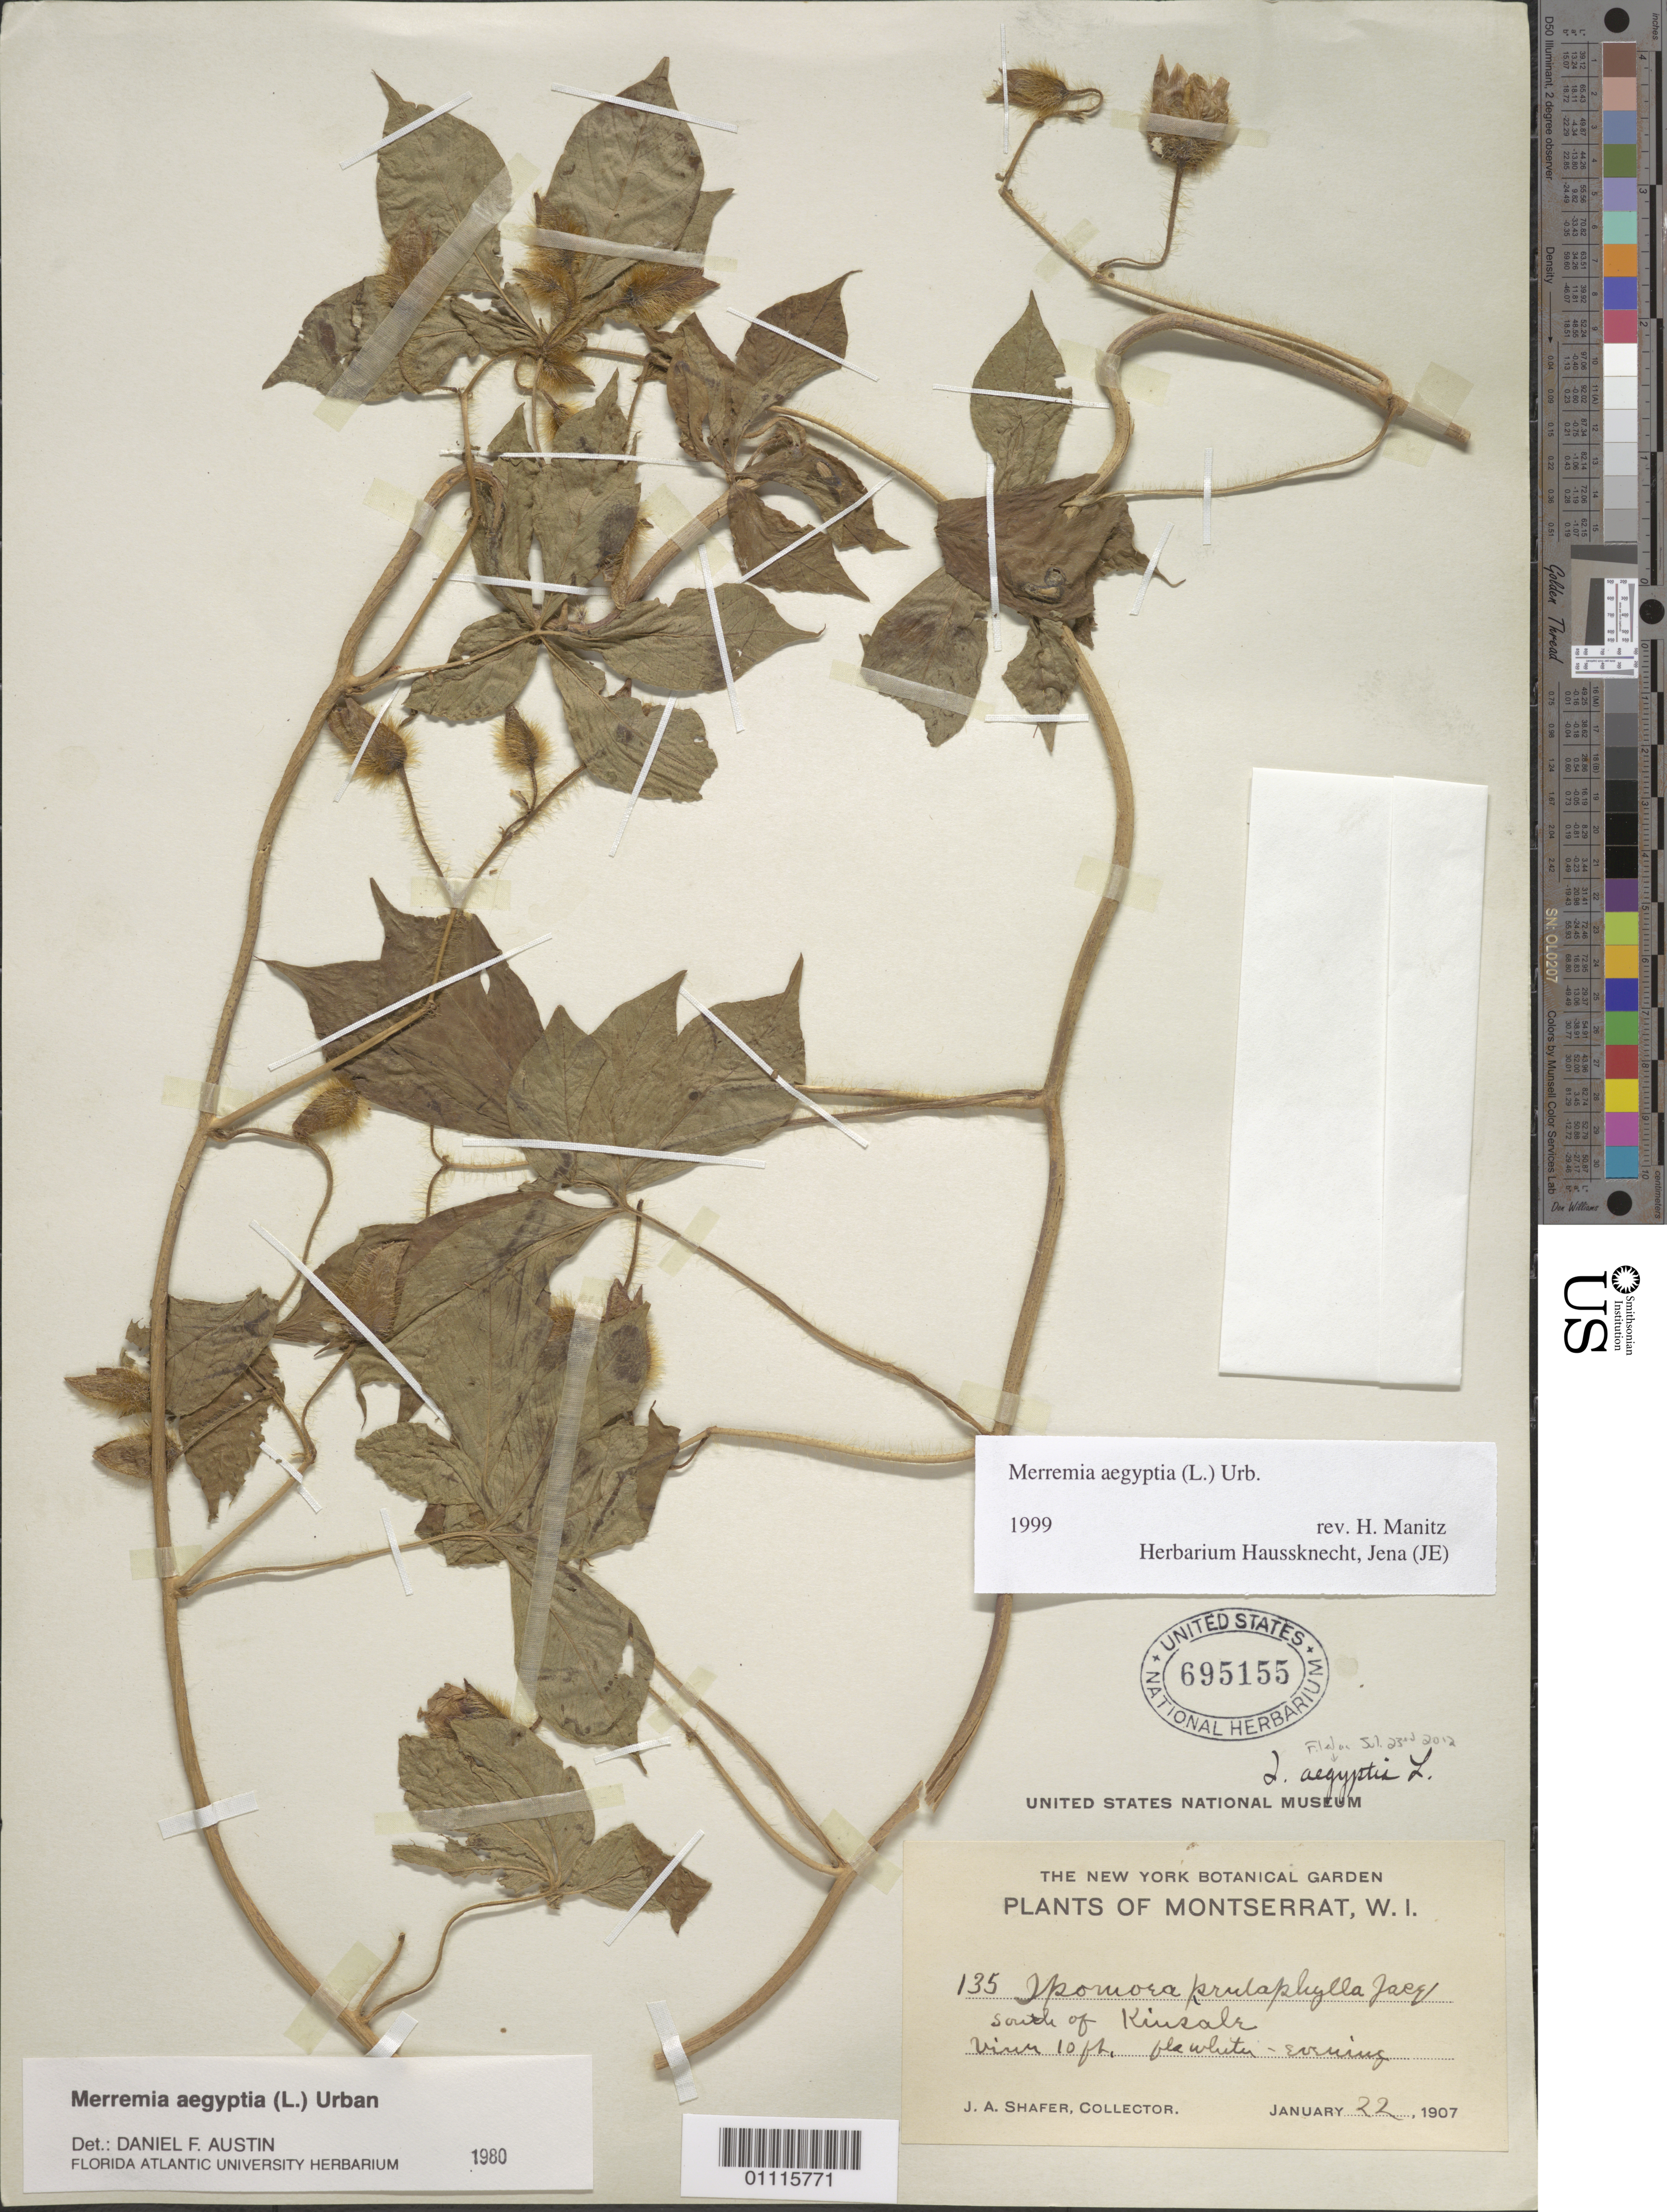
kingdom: Plantae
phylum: Tracheophyta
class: Magnoliopsida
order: Solanales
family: Convolvulaceae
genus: Distimake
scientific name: Distimake aegyptius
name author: (L.) A. R. Simões & Staples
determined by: Strong, Mark T., (BOT), Smithsonian Institution - National Museum of Natural History (UNITED STATES)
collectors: J. A. Shafer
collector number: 135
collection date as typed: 22 Jan 1907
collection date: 1907-01-22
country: Montserrat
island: Montserrat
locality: S of Kinsale.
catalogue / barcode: US 695155